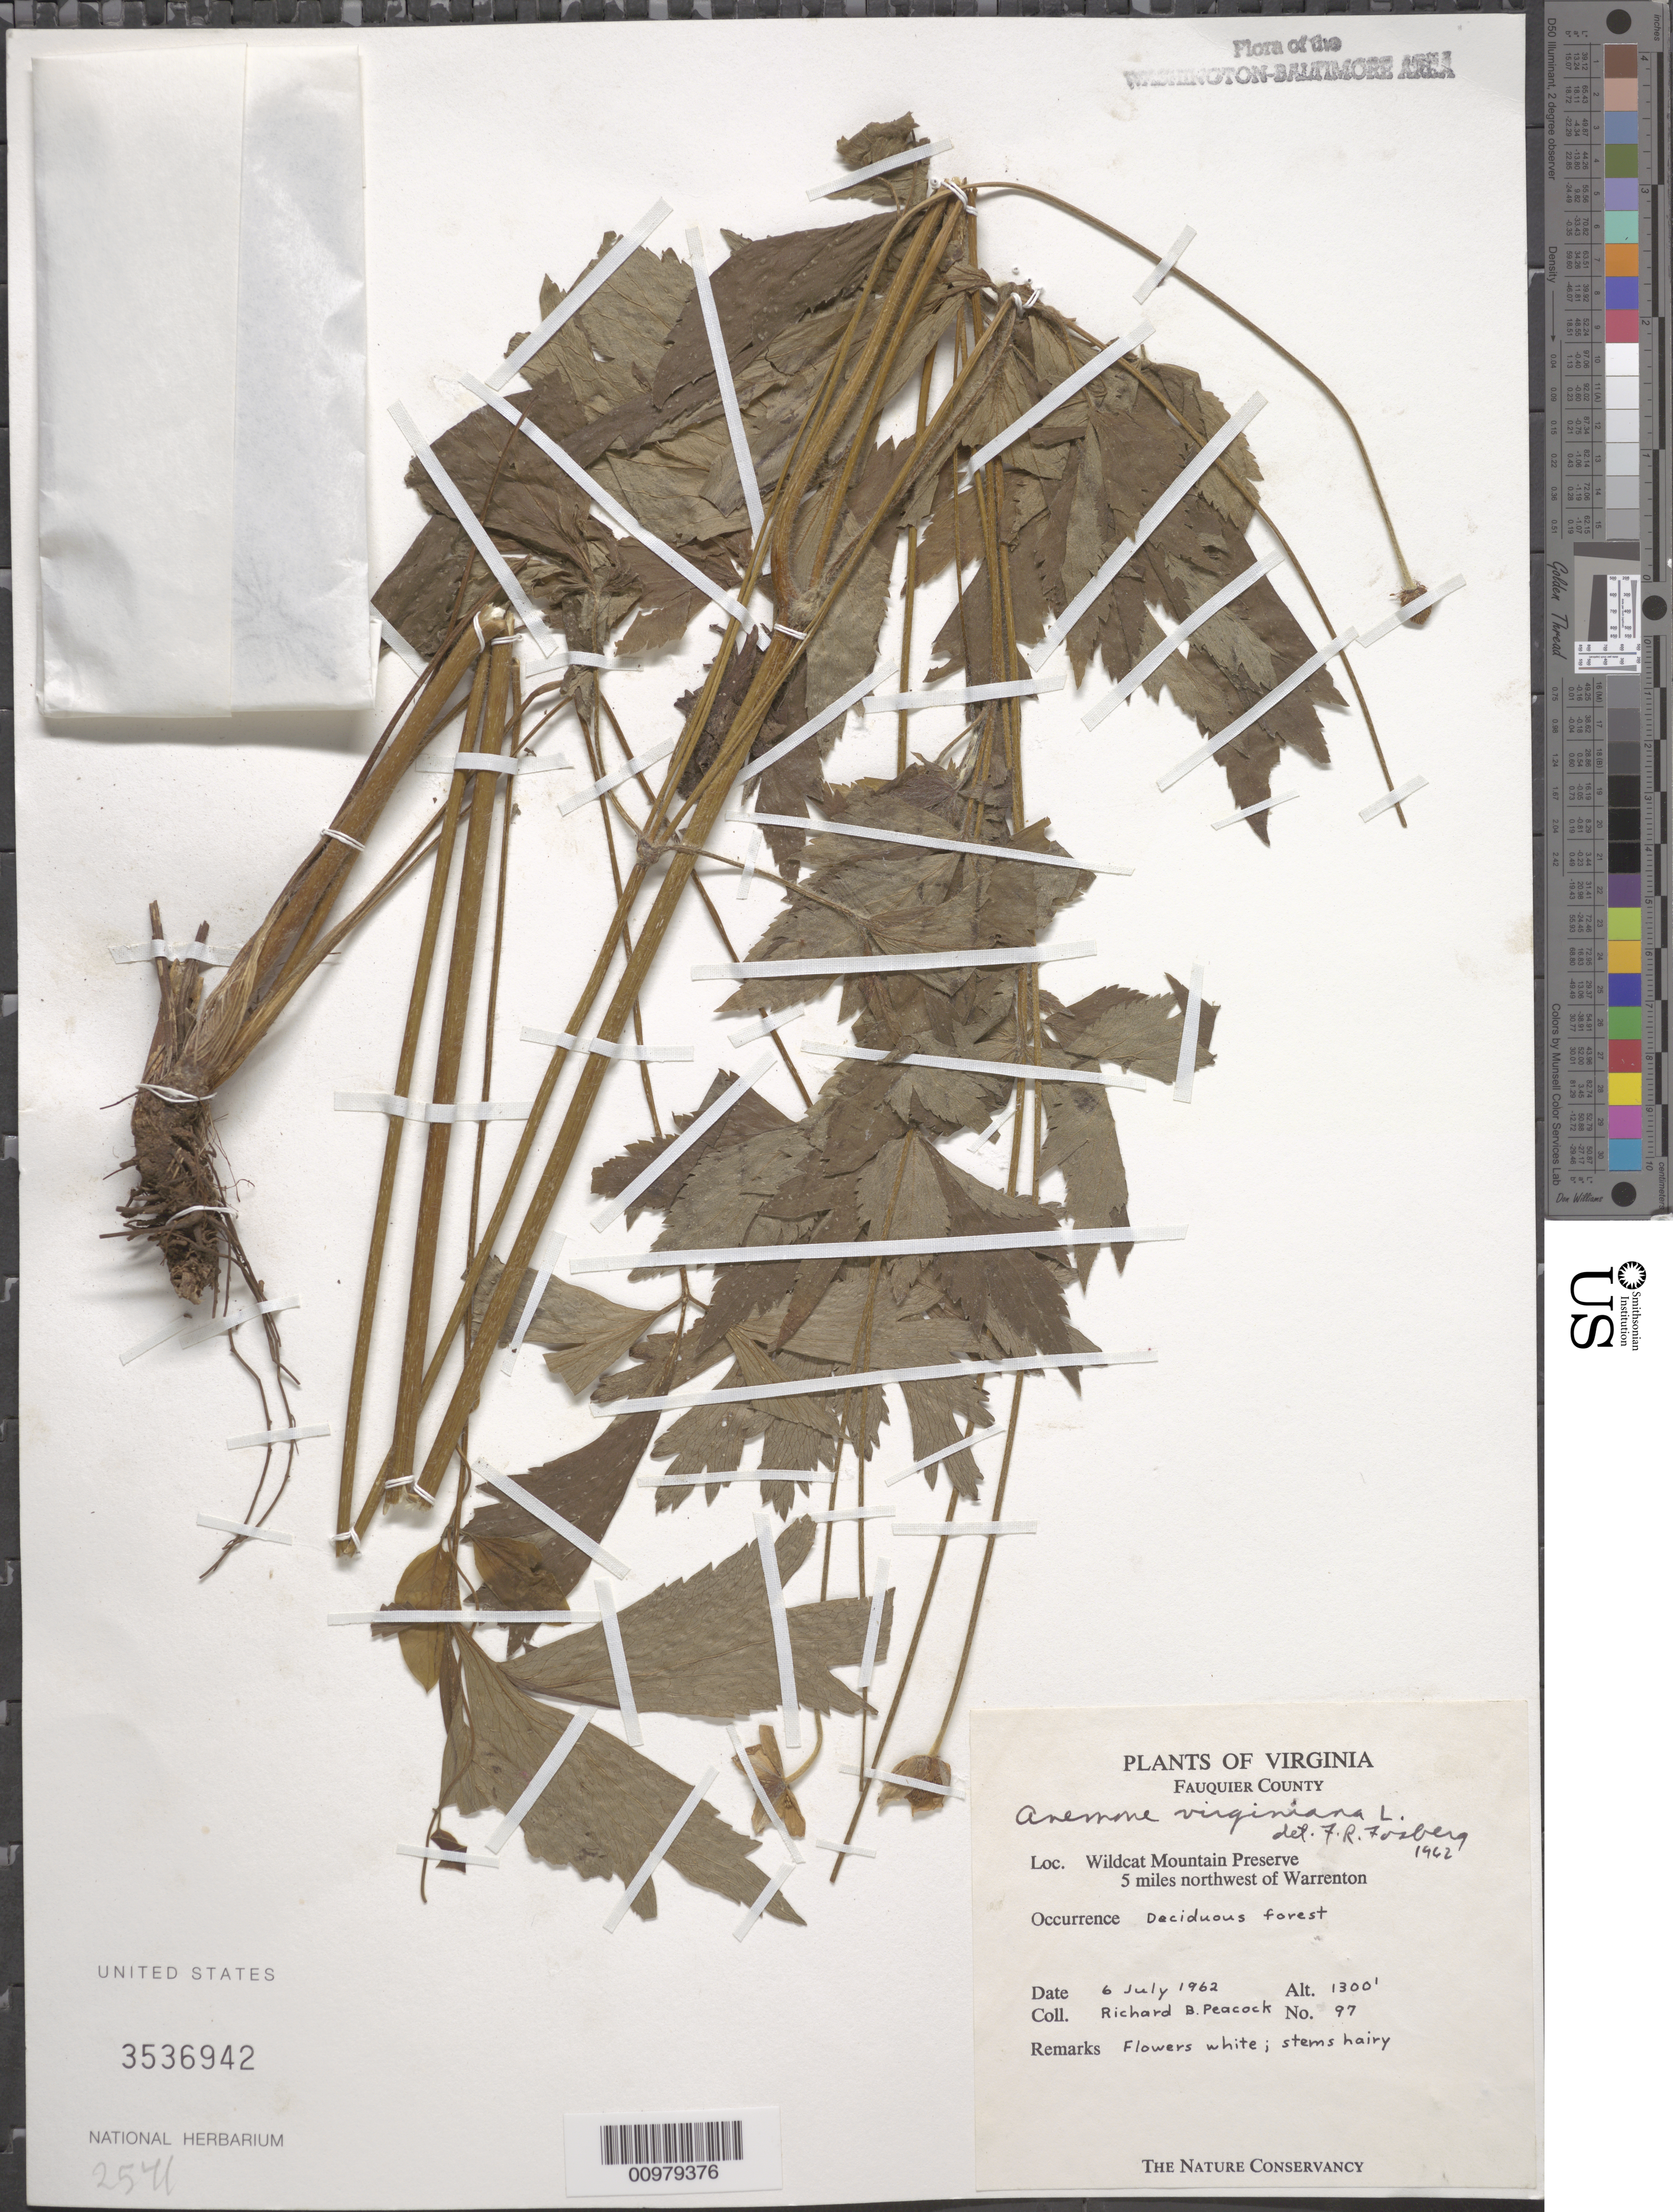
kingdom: Plantae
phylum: Tracheophyta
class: Magnoliopsida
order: Ranunculales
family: Ranunculaceae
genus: Anemone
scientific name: Anemone virginiana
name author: L.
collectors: R. Peacock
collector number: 97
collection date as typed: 6 Jul 1962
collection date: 1962-07-06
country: United States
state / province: Virginia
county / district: Fauquier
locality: Wildcat Mountain Preserve, 5 miles northwest of Warrenton.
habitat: deciduous forest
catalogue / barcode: US 3536942